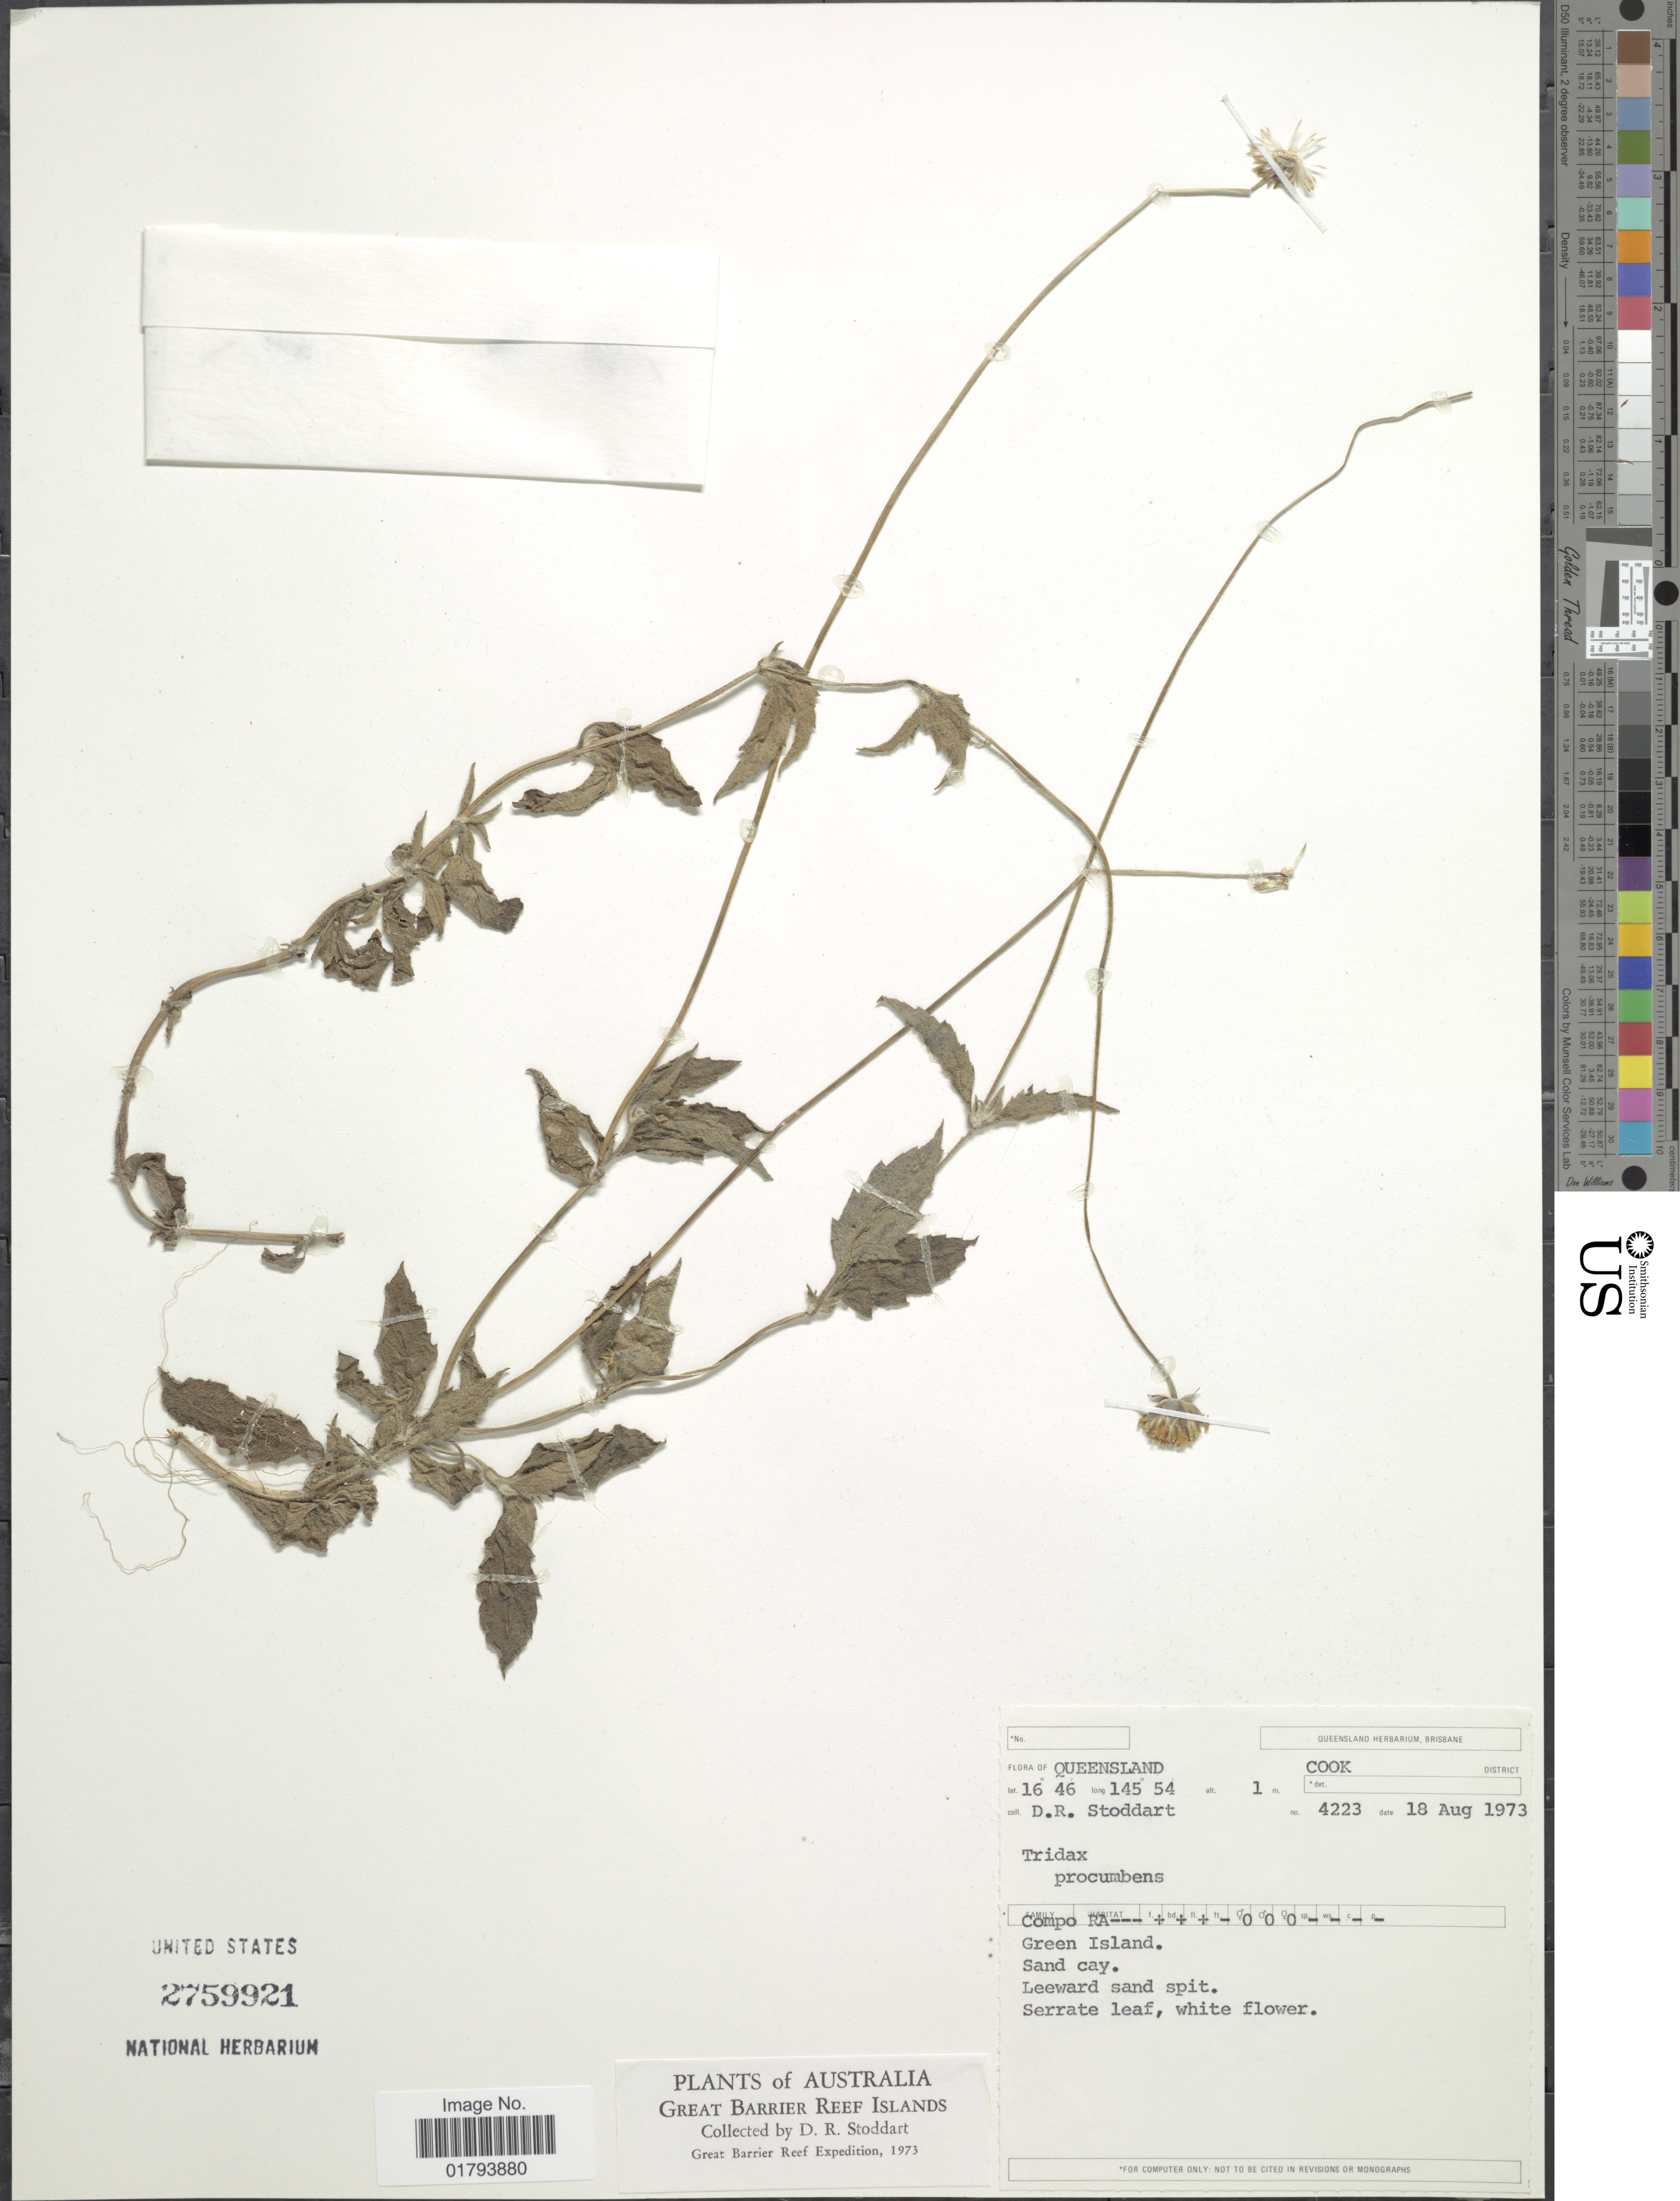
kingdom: Plantae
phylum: Tracheophyta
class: Magnoliopsida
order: Asterales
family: Asteraceae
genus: Tridax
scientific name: Tridax procumbens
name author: L.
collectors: D. R. Stoddart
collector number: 4223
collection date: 1973-08-18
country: Australia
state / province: Queensland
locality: Cook District, Green Island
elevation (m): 1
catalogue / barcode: US 2759921